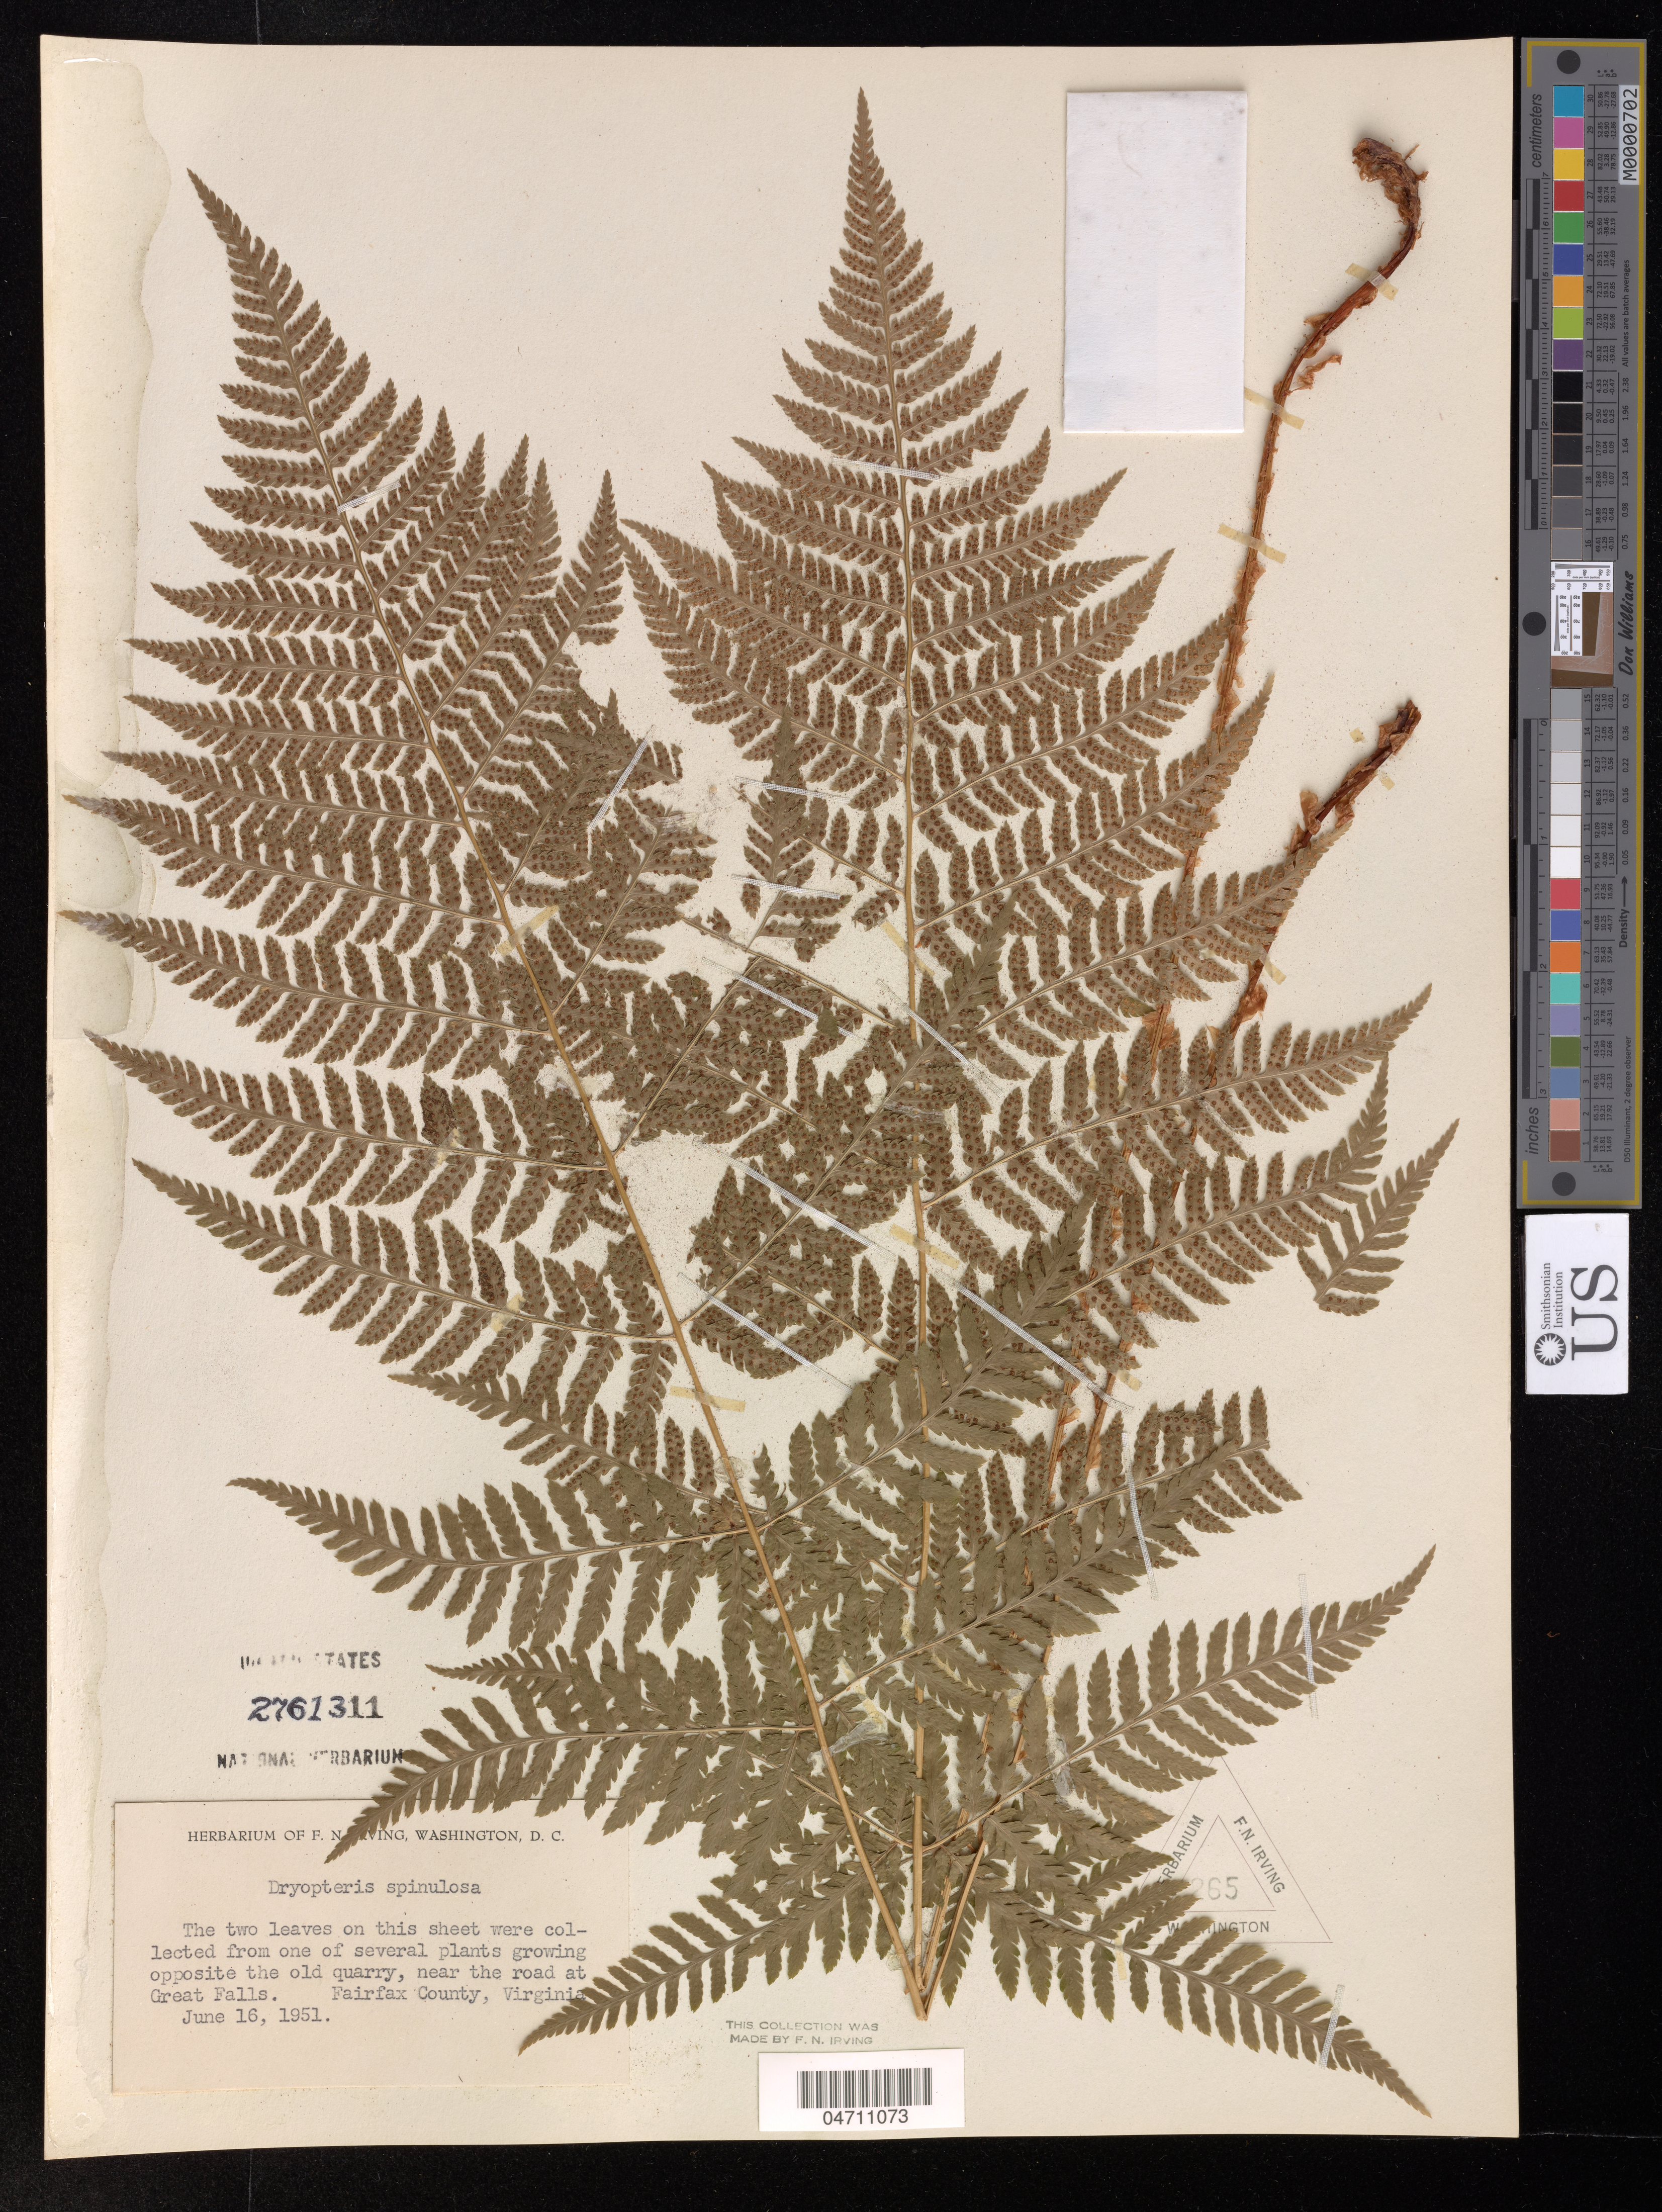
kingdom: Plantae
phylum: Tracheophyta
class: Polypodiopsida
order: Polypodiales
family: Dryopteridaceae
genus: Dryopteris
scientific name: Dryopteris spinulosa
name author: (O.F. Muell.) Watt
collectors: F. Irving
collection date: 1951-06-16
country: United States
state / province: Virginia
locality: Opposite the old quary, near the road at Great Falls, Fairfax County.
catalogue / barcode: US 2761311